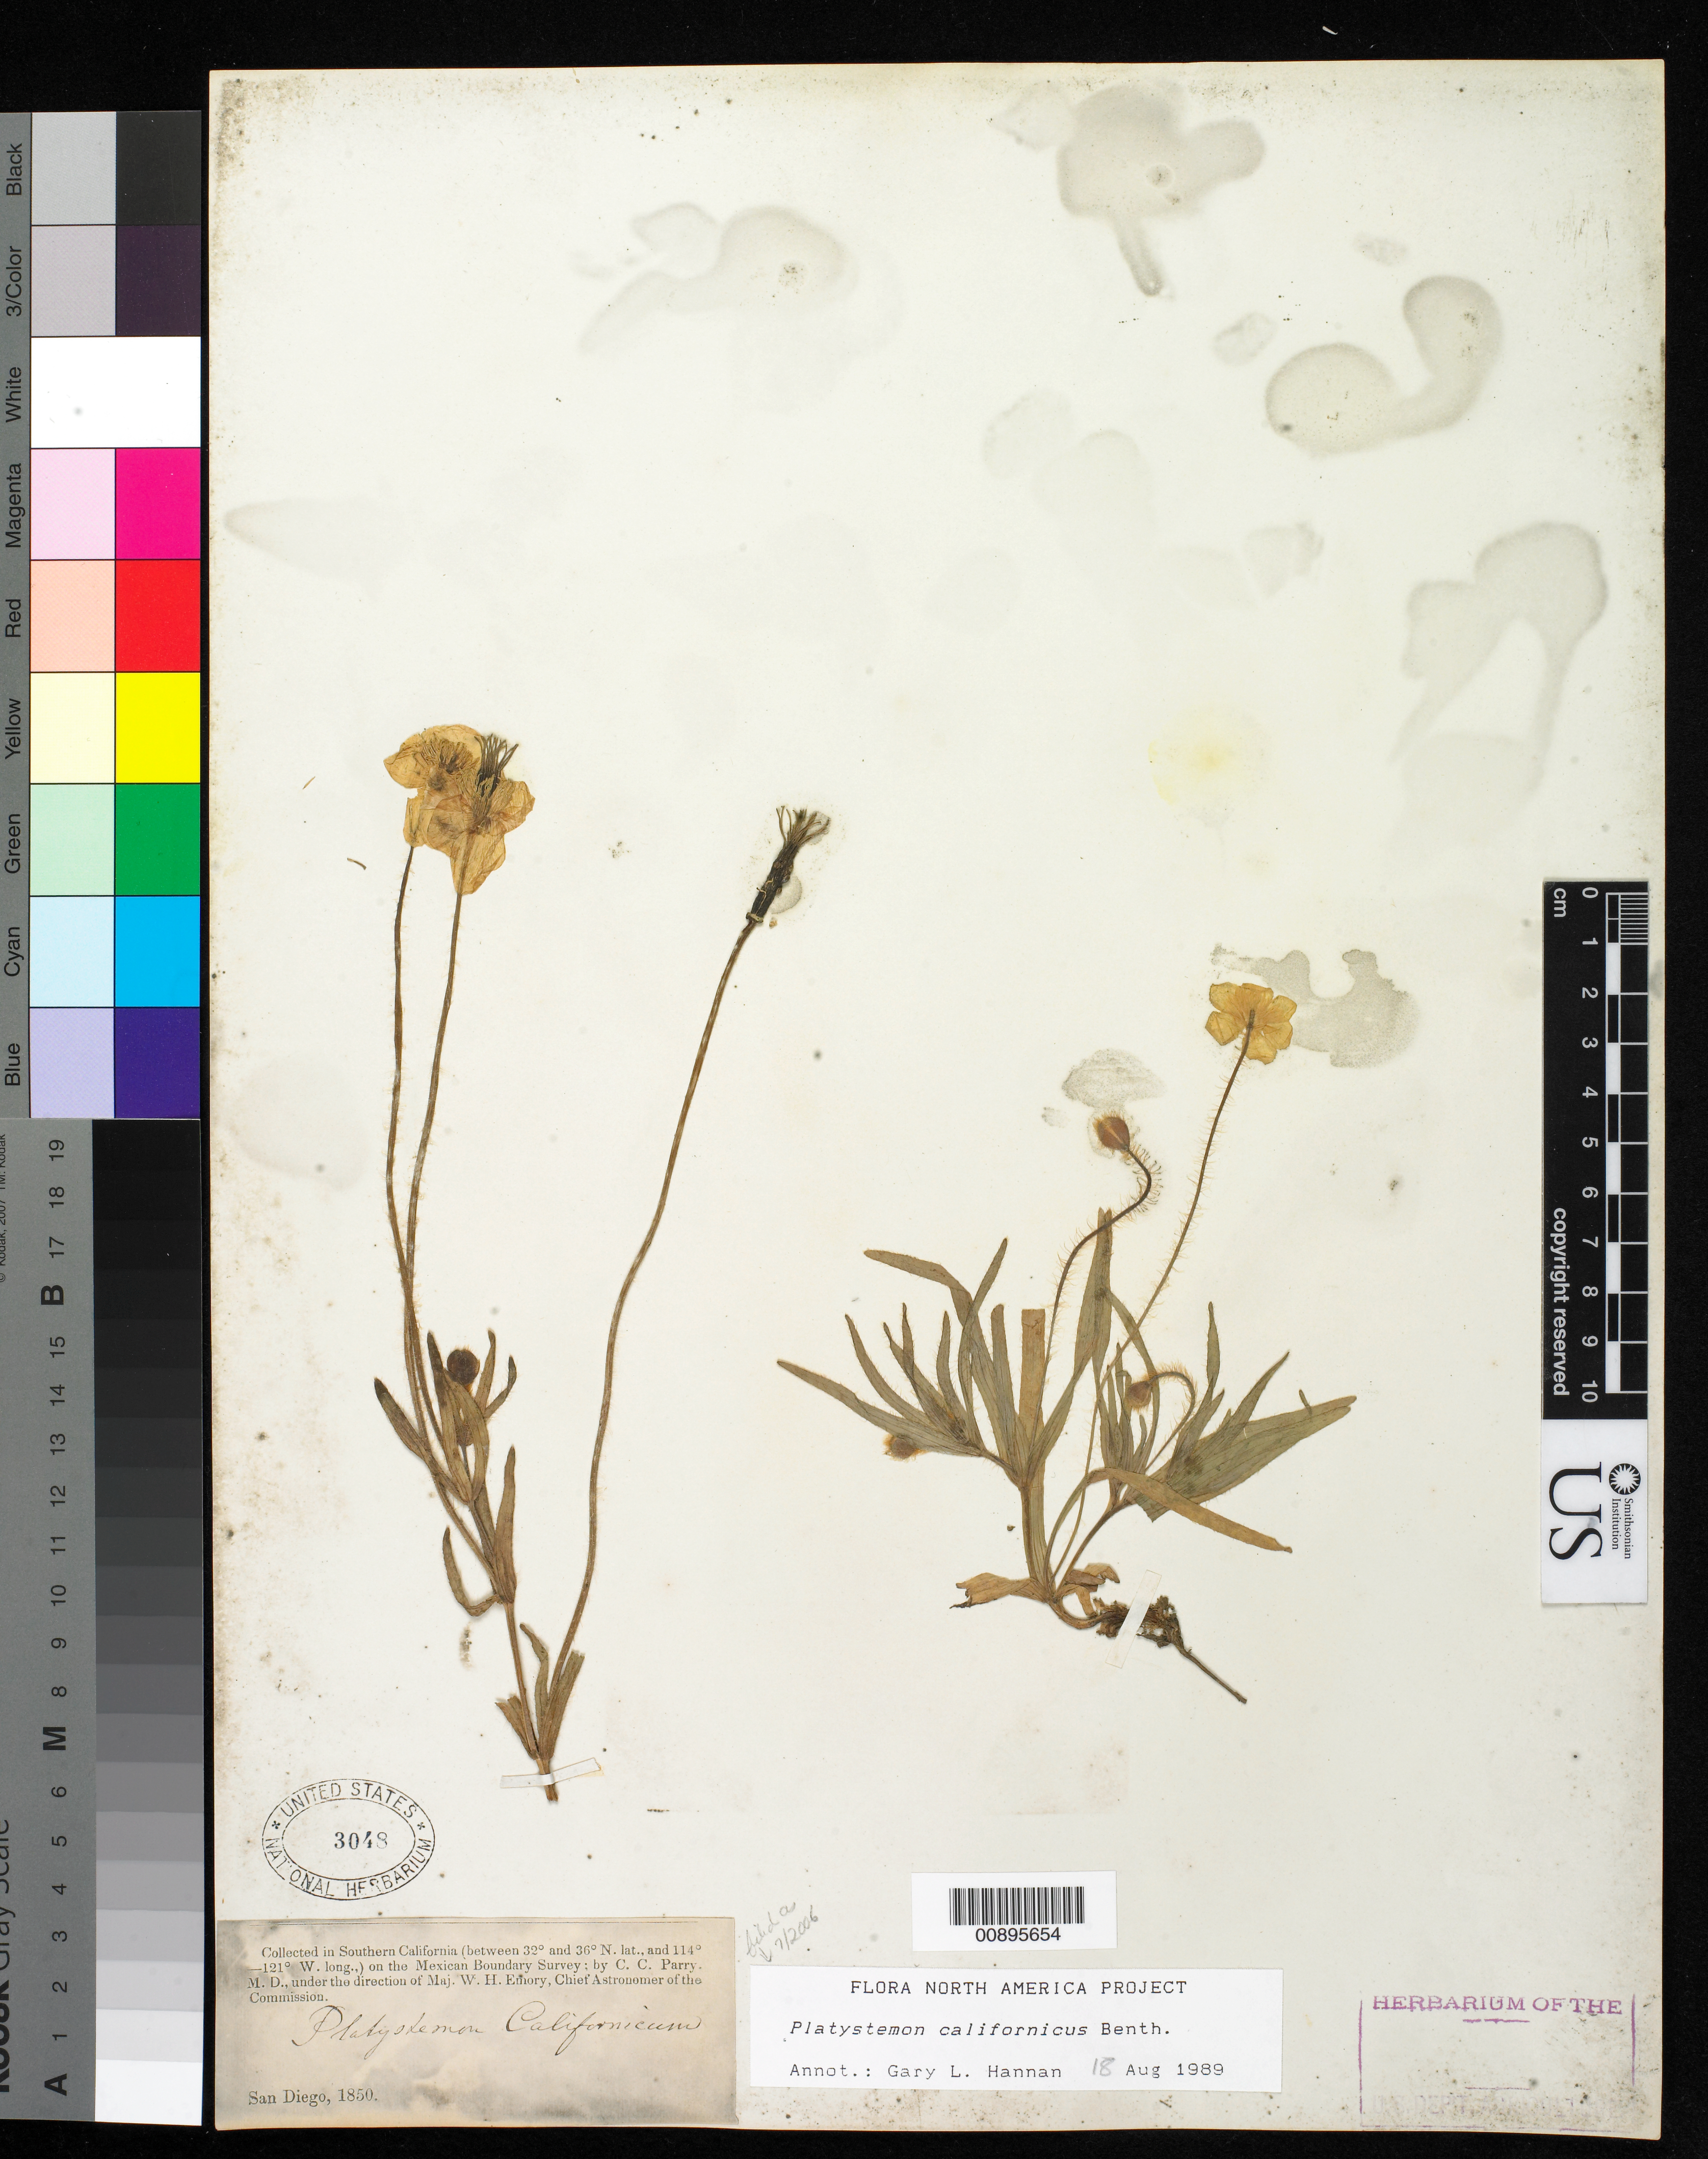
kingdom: Plantae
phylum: Tracheophyta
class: Magnoliopsida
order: Ranunculales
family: Papaveraceae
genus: Platystemon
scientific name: Platystemon californicus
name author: Benth.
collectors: C. C. Parry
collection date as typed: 1850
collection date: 1850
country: United States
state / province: California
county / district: San Diego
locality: San Diego, California.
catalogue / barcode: US 3048